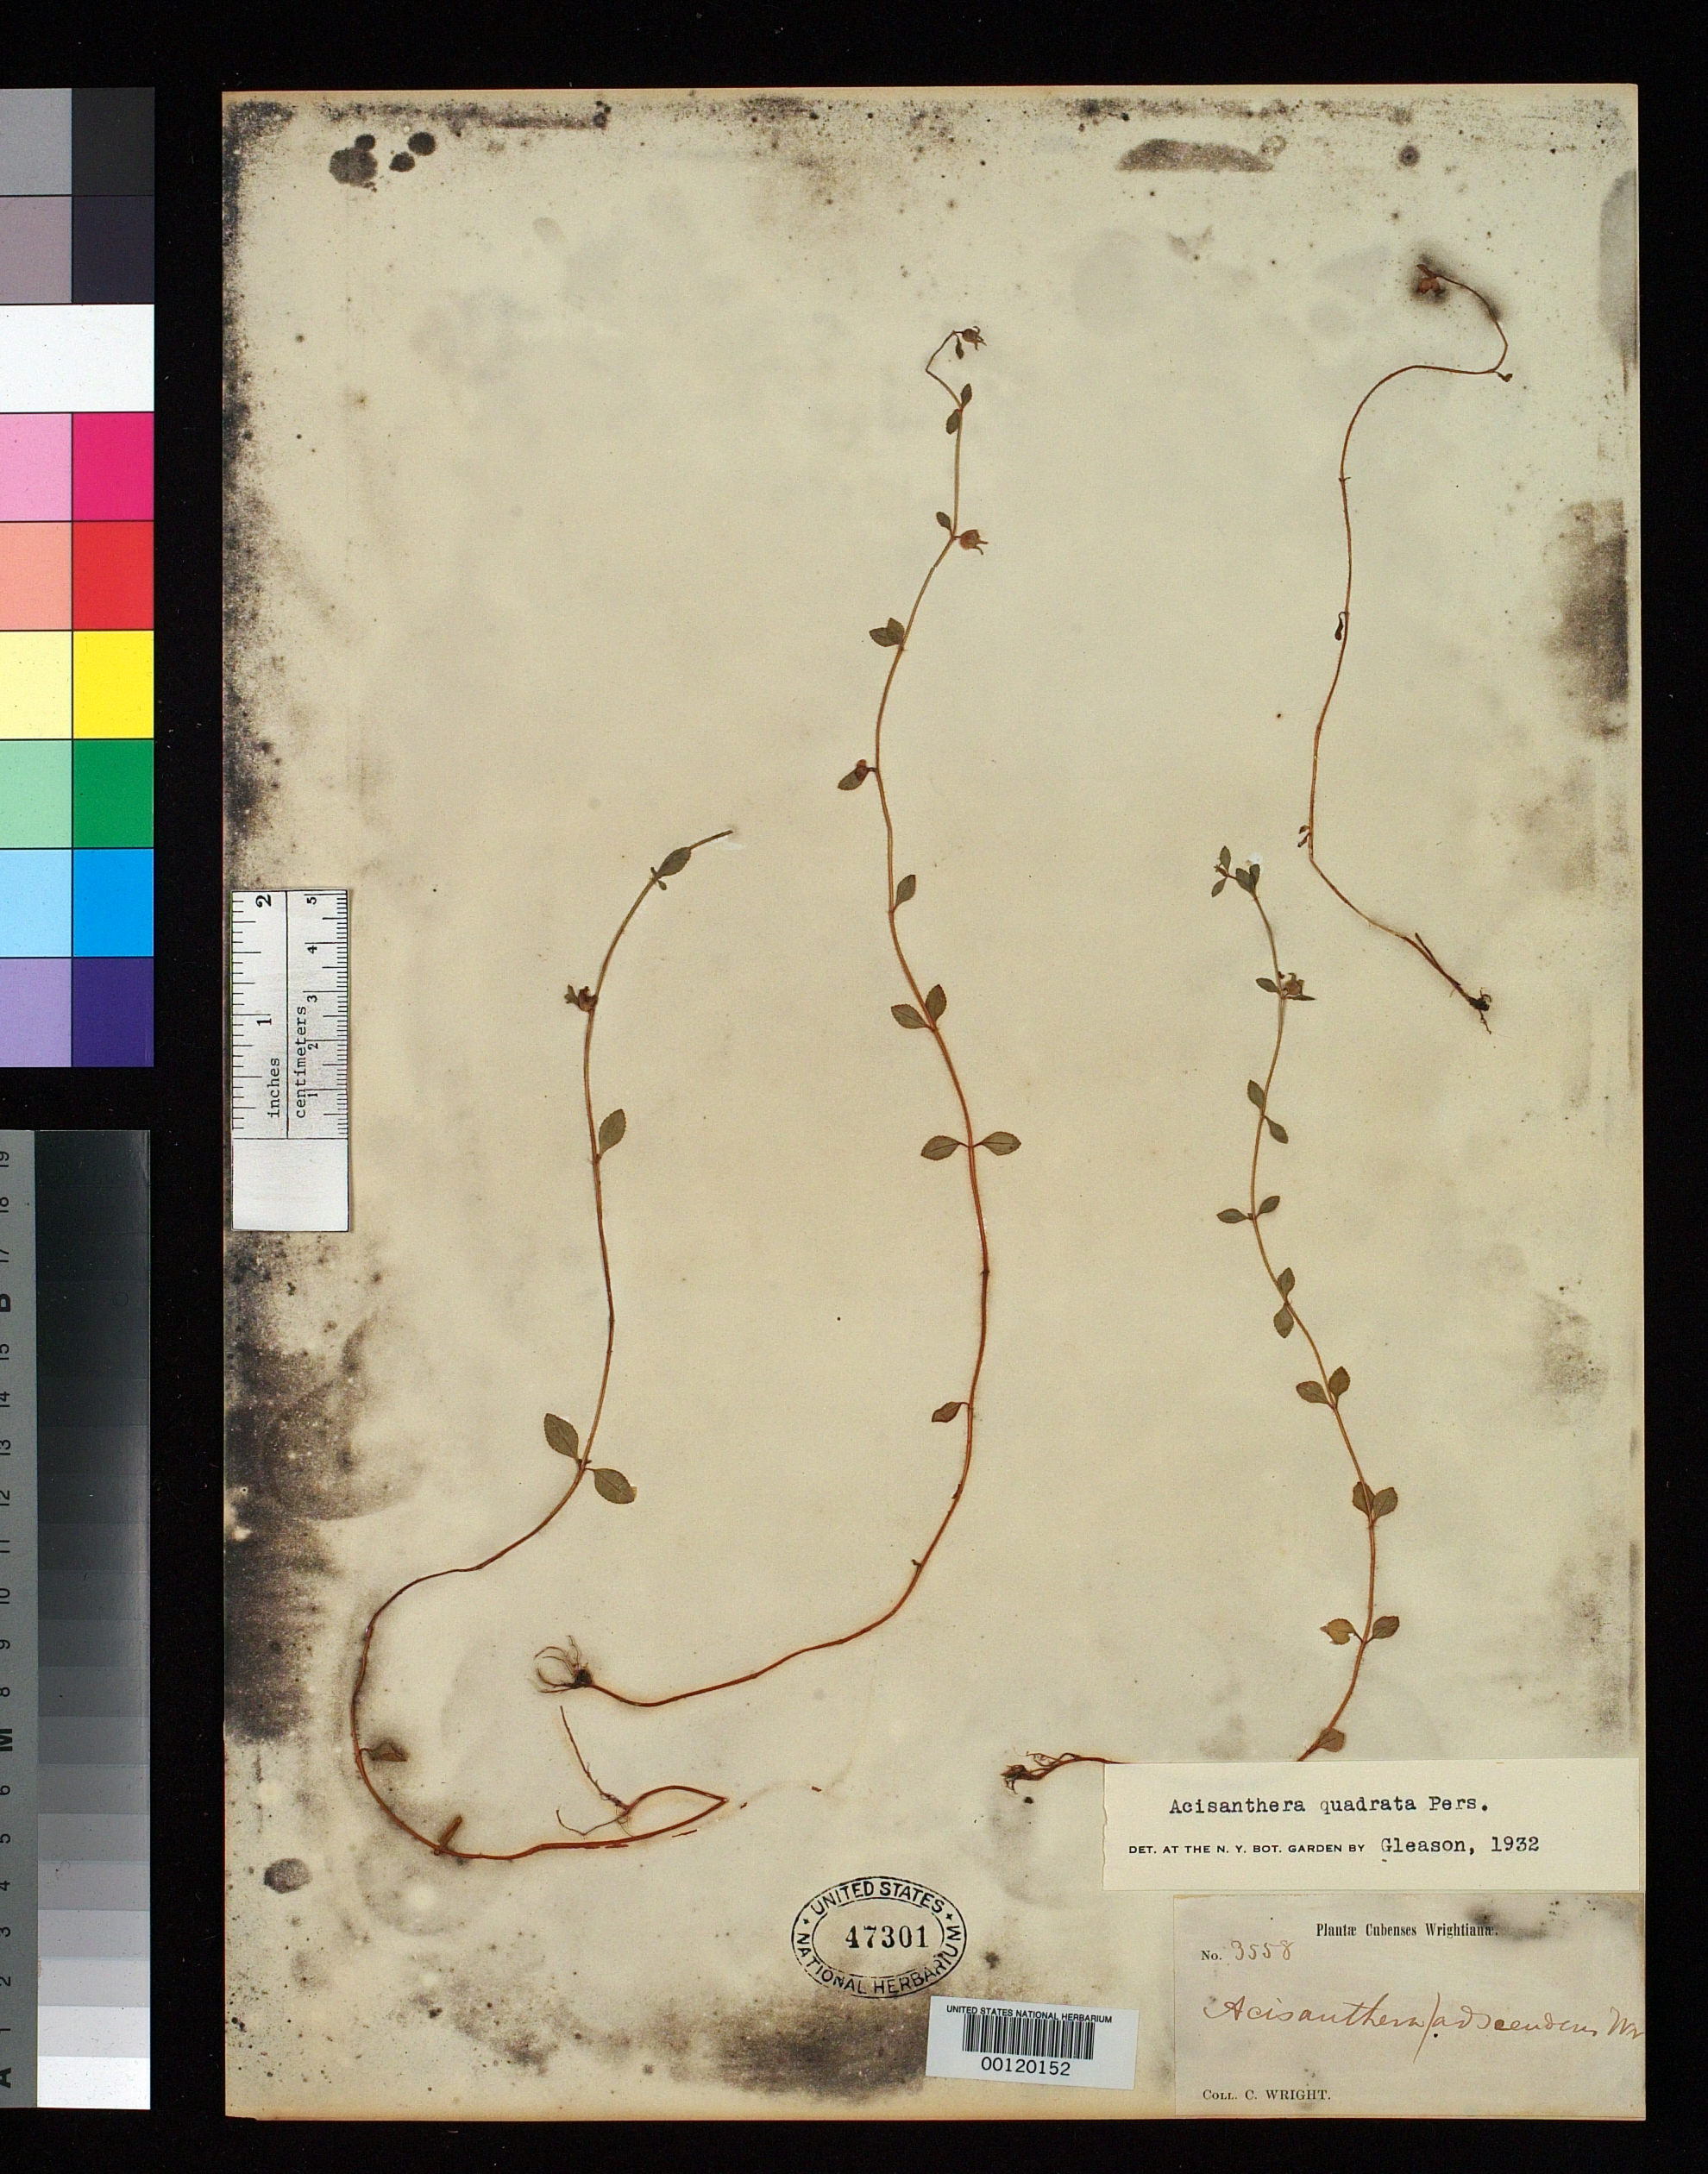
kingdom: Plantae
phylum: Tracheophyta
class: Magnoliopsida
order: Myrtales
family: Melastomataceae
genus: Acisanthera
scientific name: Acisanthera adscendens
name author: C. Wright in Sauvalle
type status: Isotype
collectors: C. Wright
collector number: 3558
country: Cuba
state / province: Pinar del Río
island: Greater Antilles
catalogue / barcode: US 47301